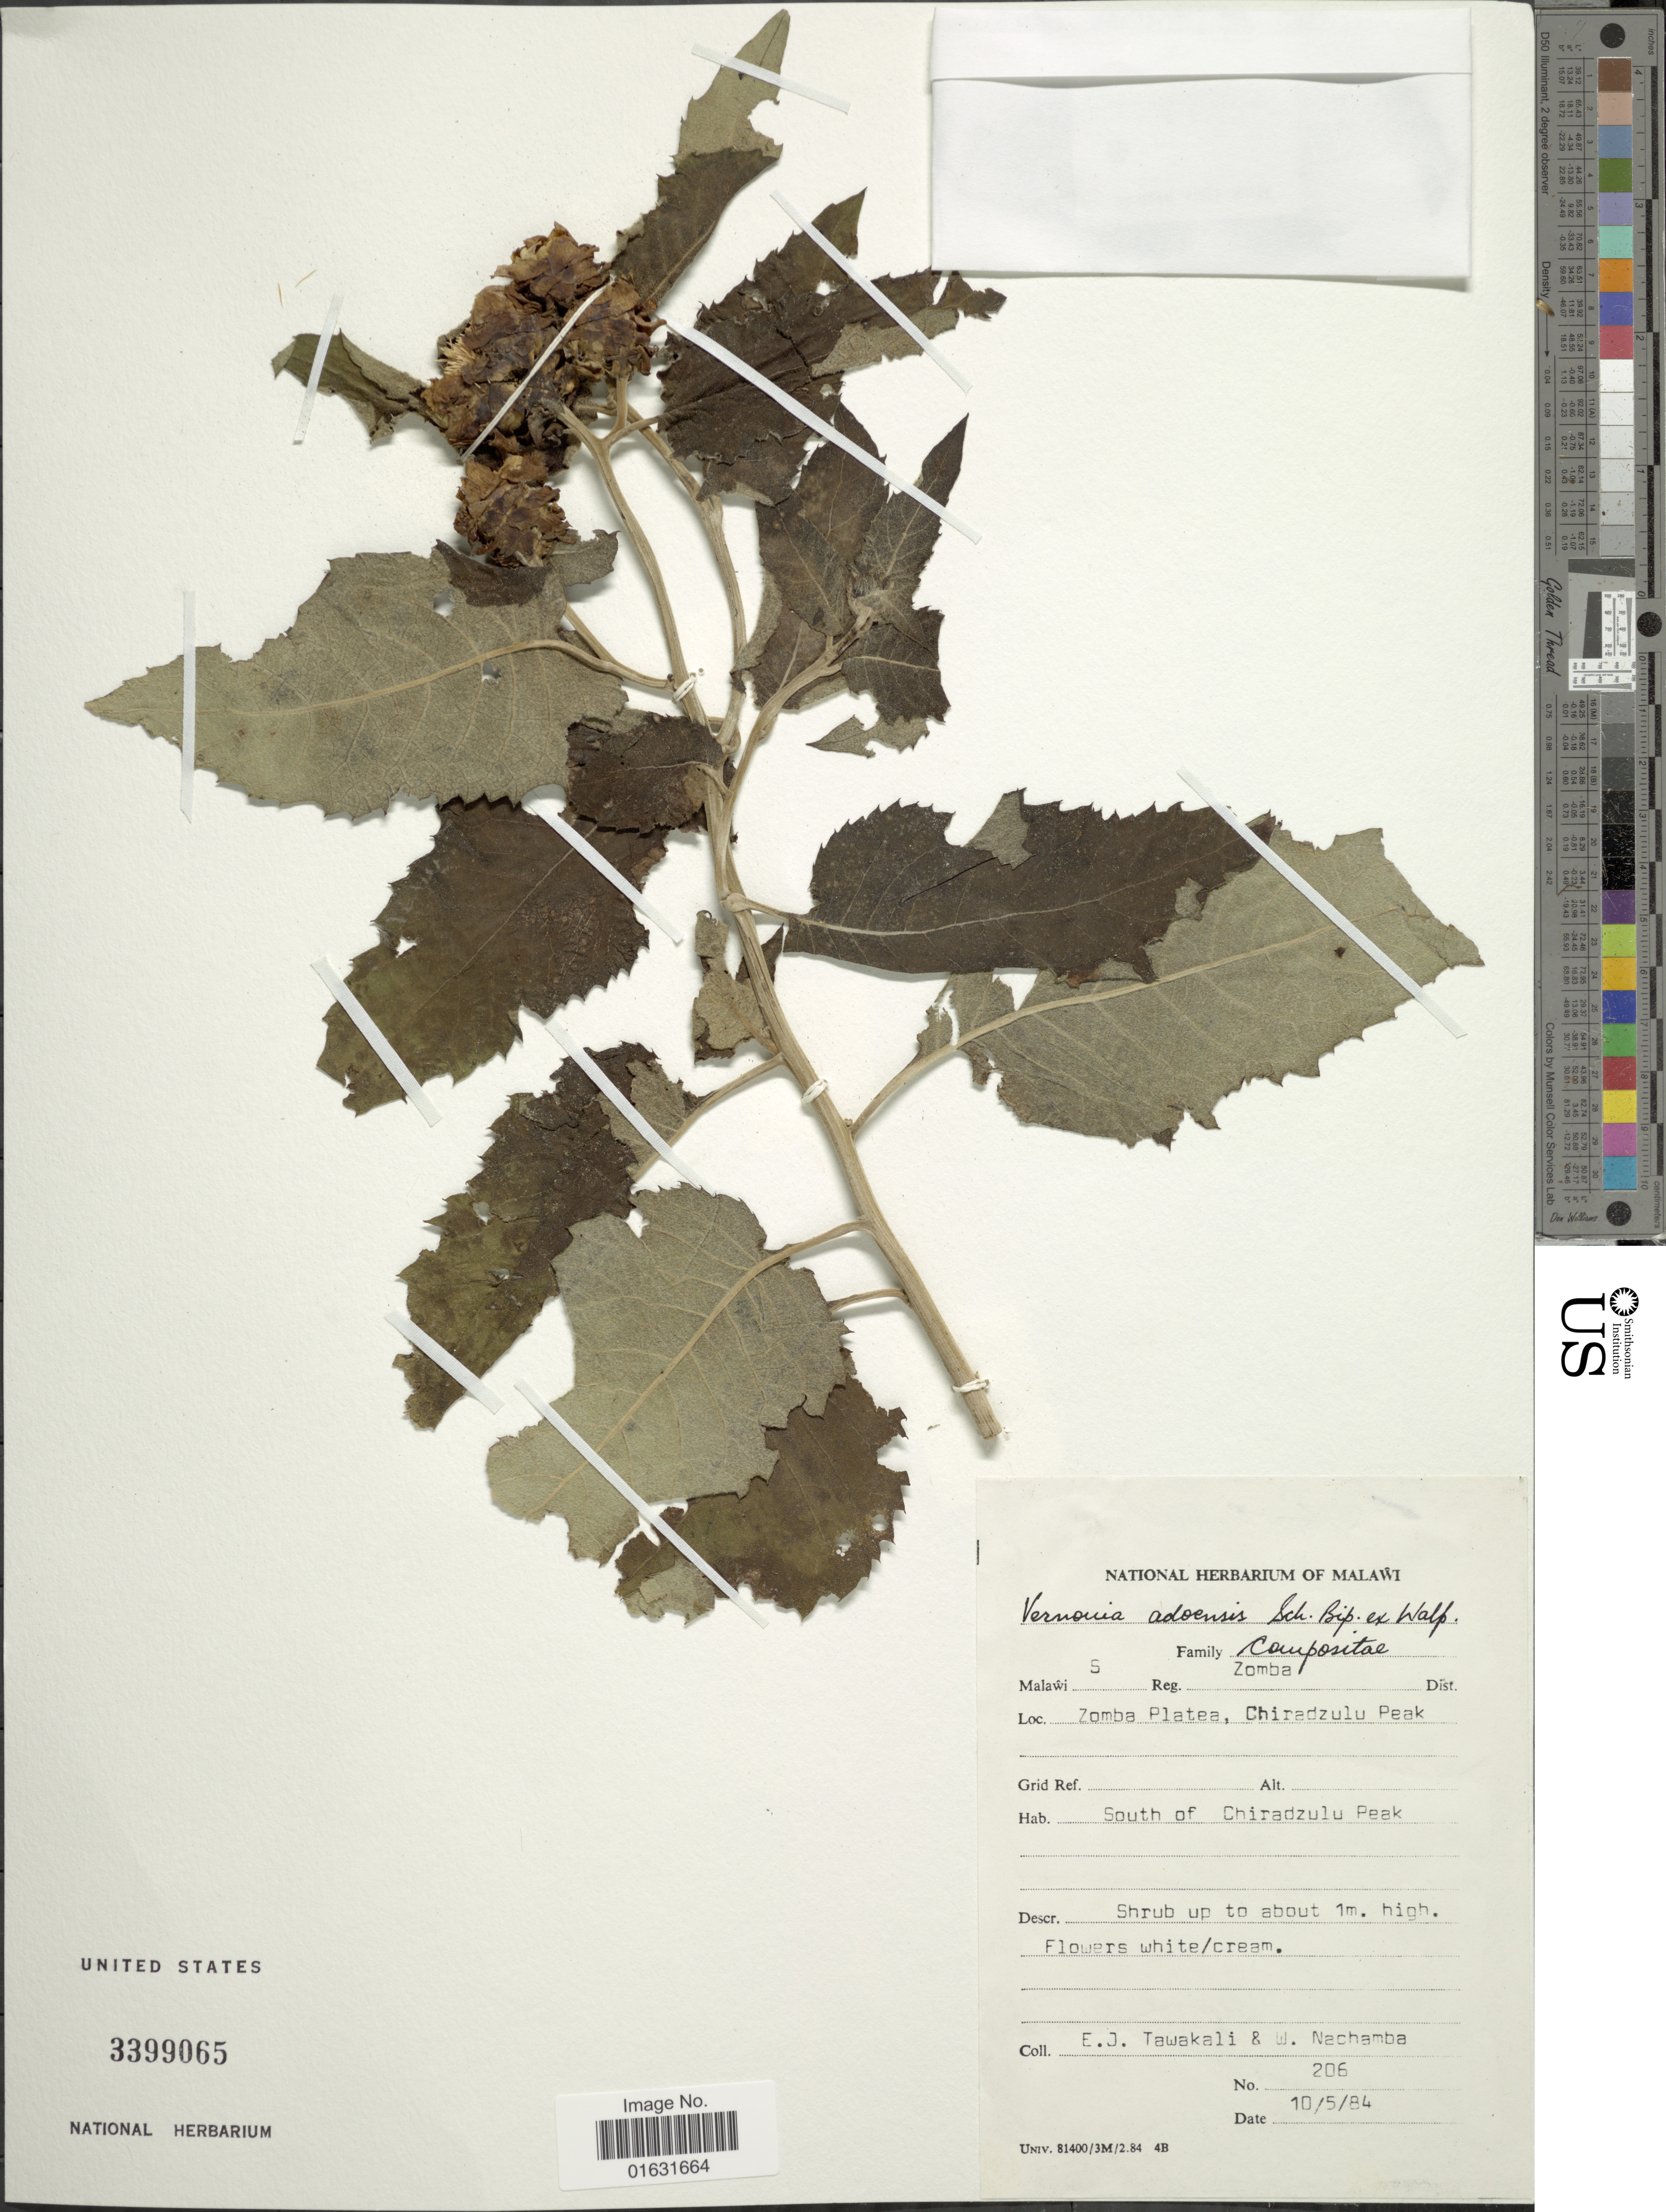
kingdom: Plantae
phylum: Tracheophyta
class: Magnoliopsida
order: Asterales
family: Asteraceae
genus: Baccharoides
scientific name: Baccharoides adoensis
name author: (Sch. Bip. ex Walp.) H. Rob.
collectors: E. Tawakali & W. Nachamba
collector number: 206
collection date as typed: Transcribed d/m/y: 10/5/84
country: Malawi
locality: Malawi S, Reg: Zomba, Zomba PLatea, Chiradzulu Peak, South Chiradzulu Peak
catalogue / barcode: US 3399065